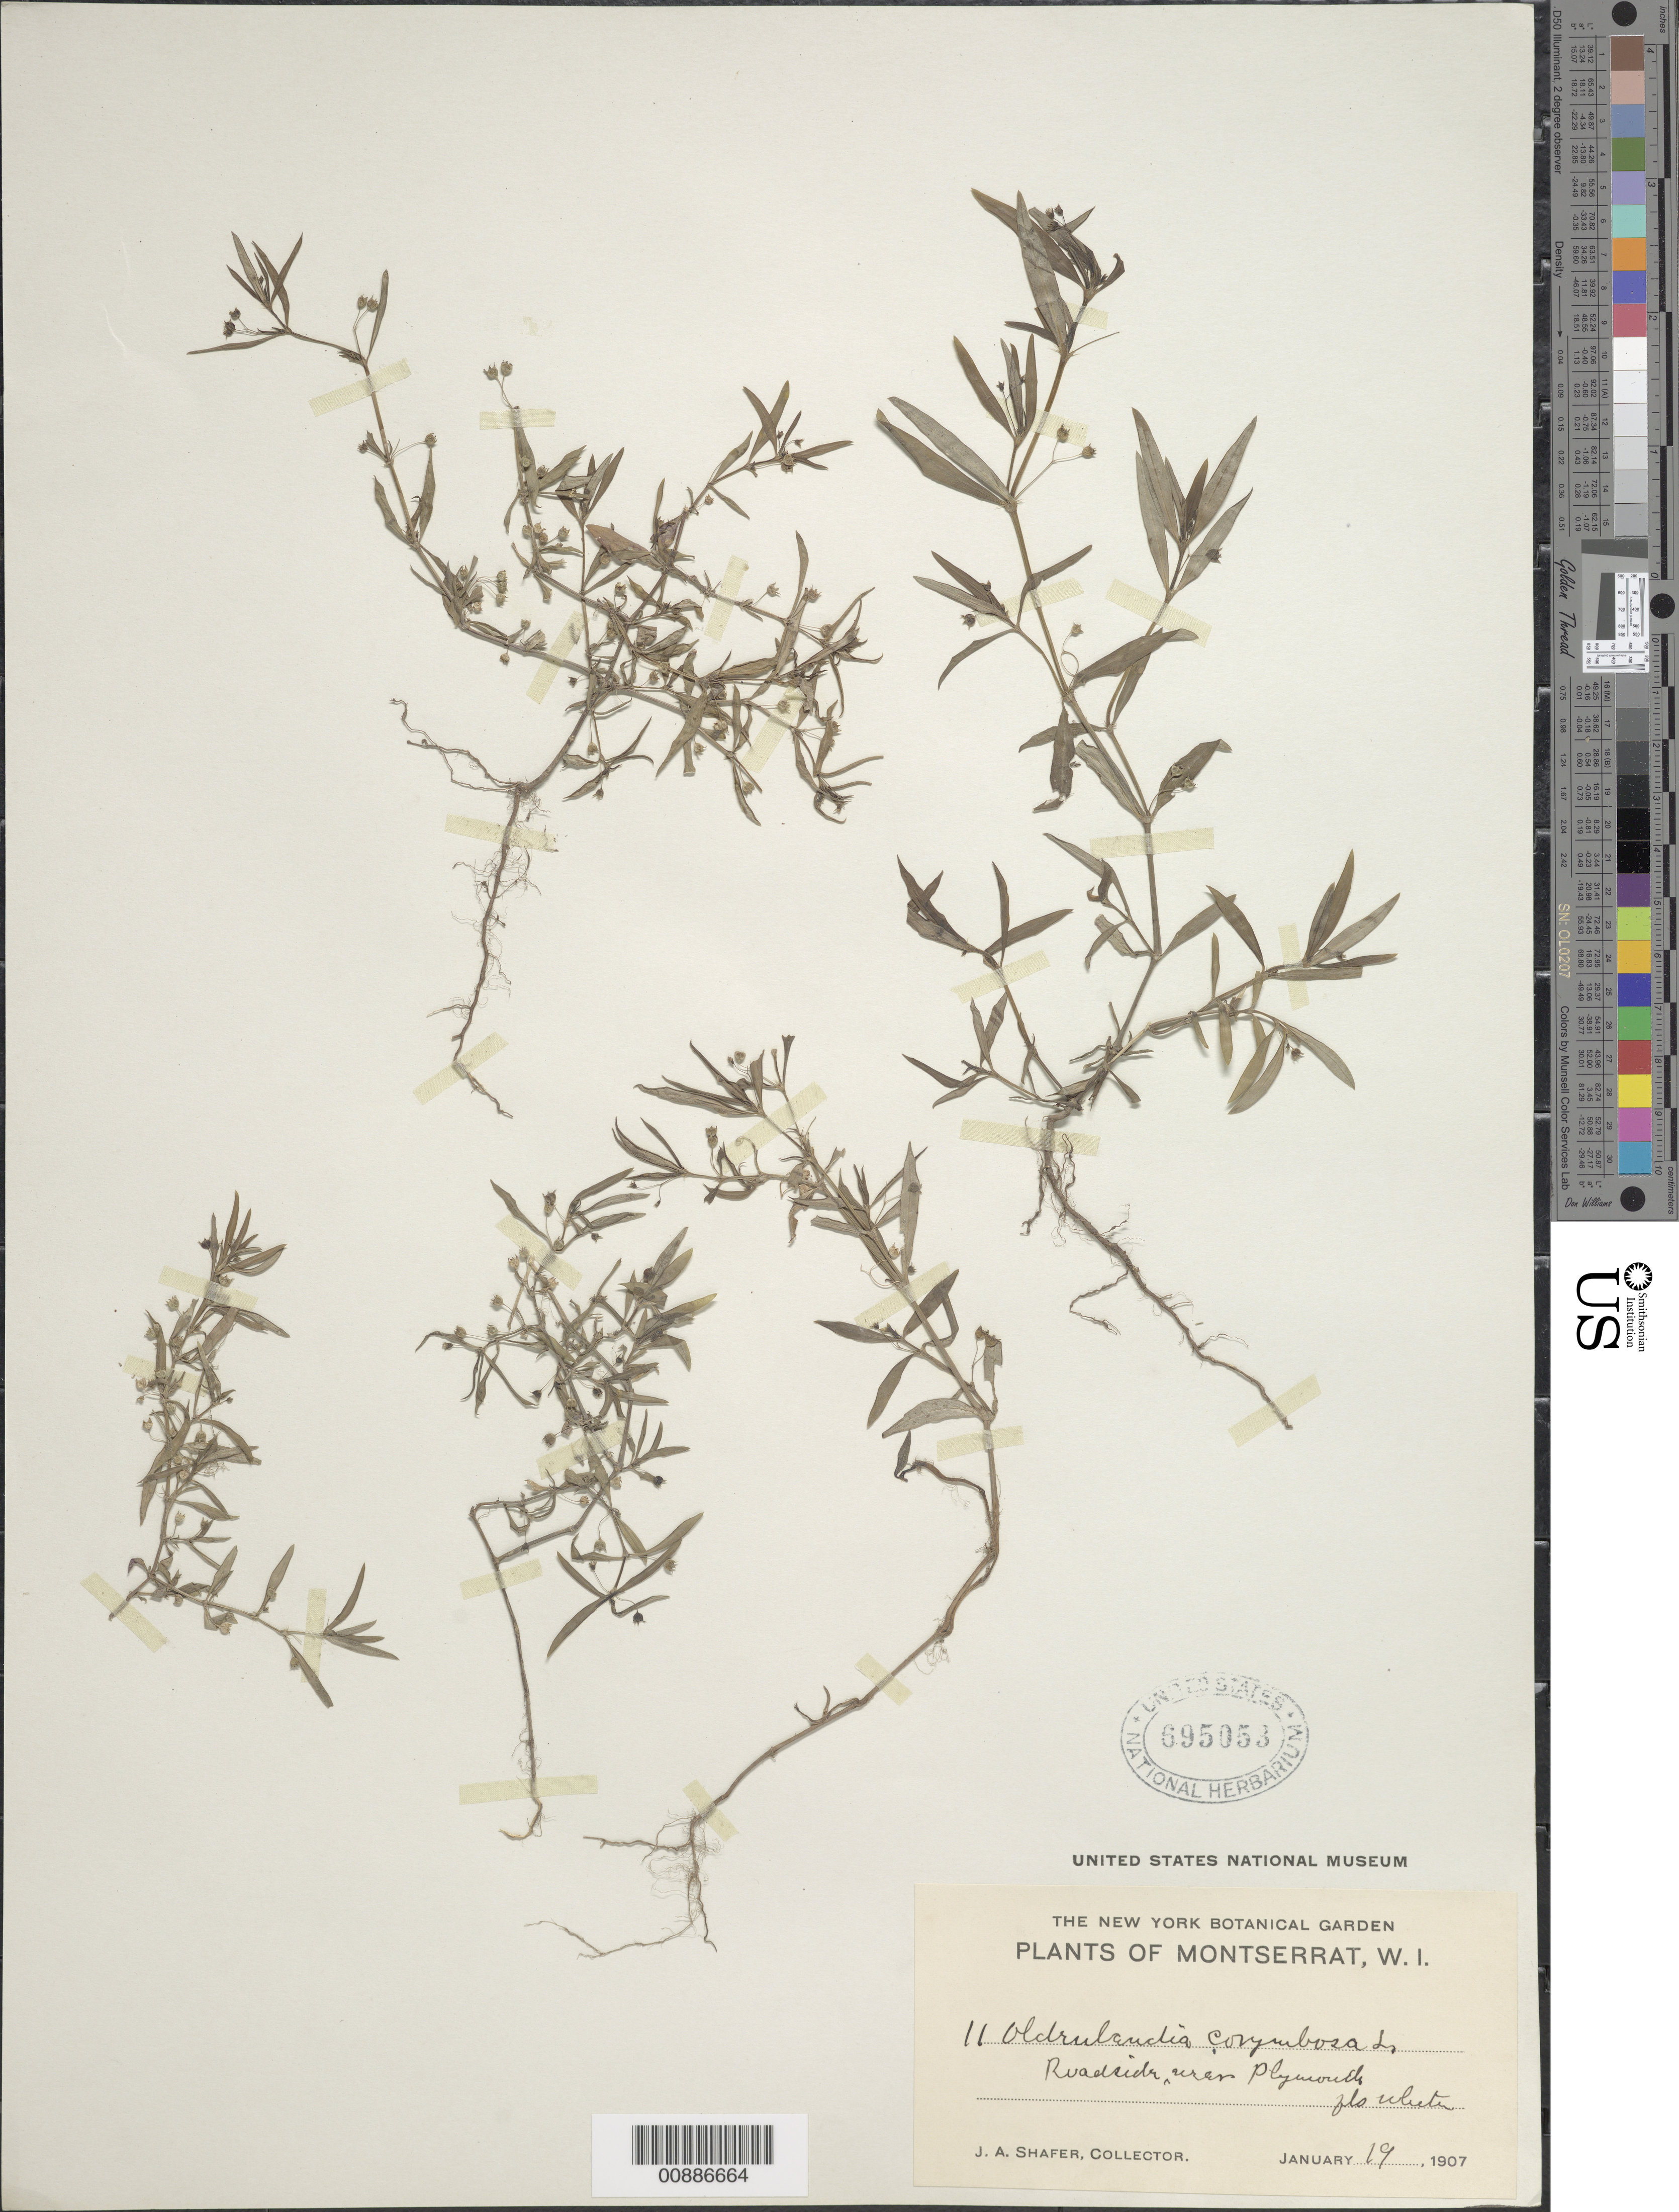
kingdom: Plantae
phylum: Tracheophyta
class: Magnoliopsida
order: Gentianales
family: Rubiaceae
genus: Oldenlandia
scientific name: Oldenlandia corymbosa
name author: L.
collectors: J. A. Shafer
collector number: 11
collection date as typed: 19 Jan 1907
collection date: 1907-01-19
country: Montserrat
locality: Near Plymouth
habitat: Roadside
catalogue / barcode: US 695053